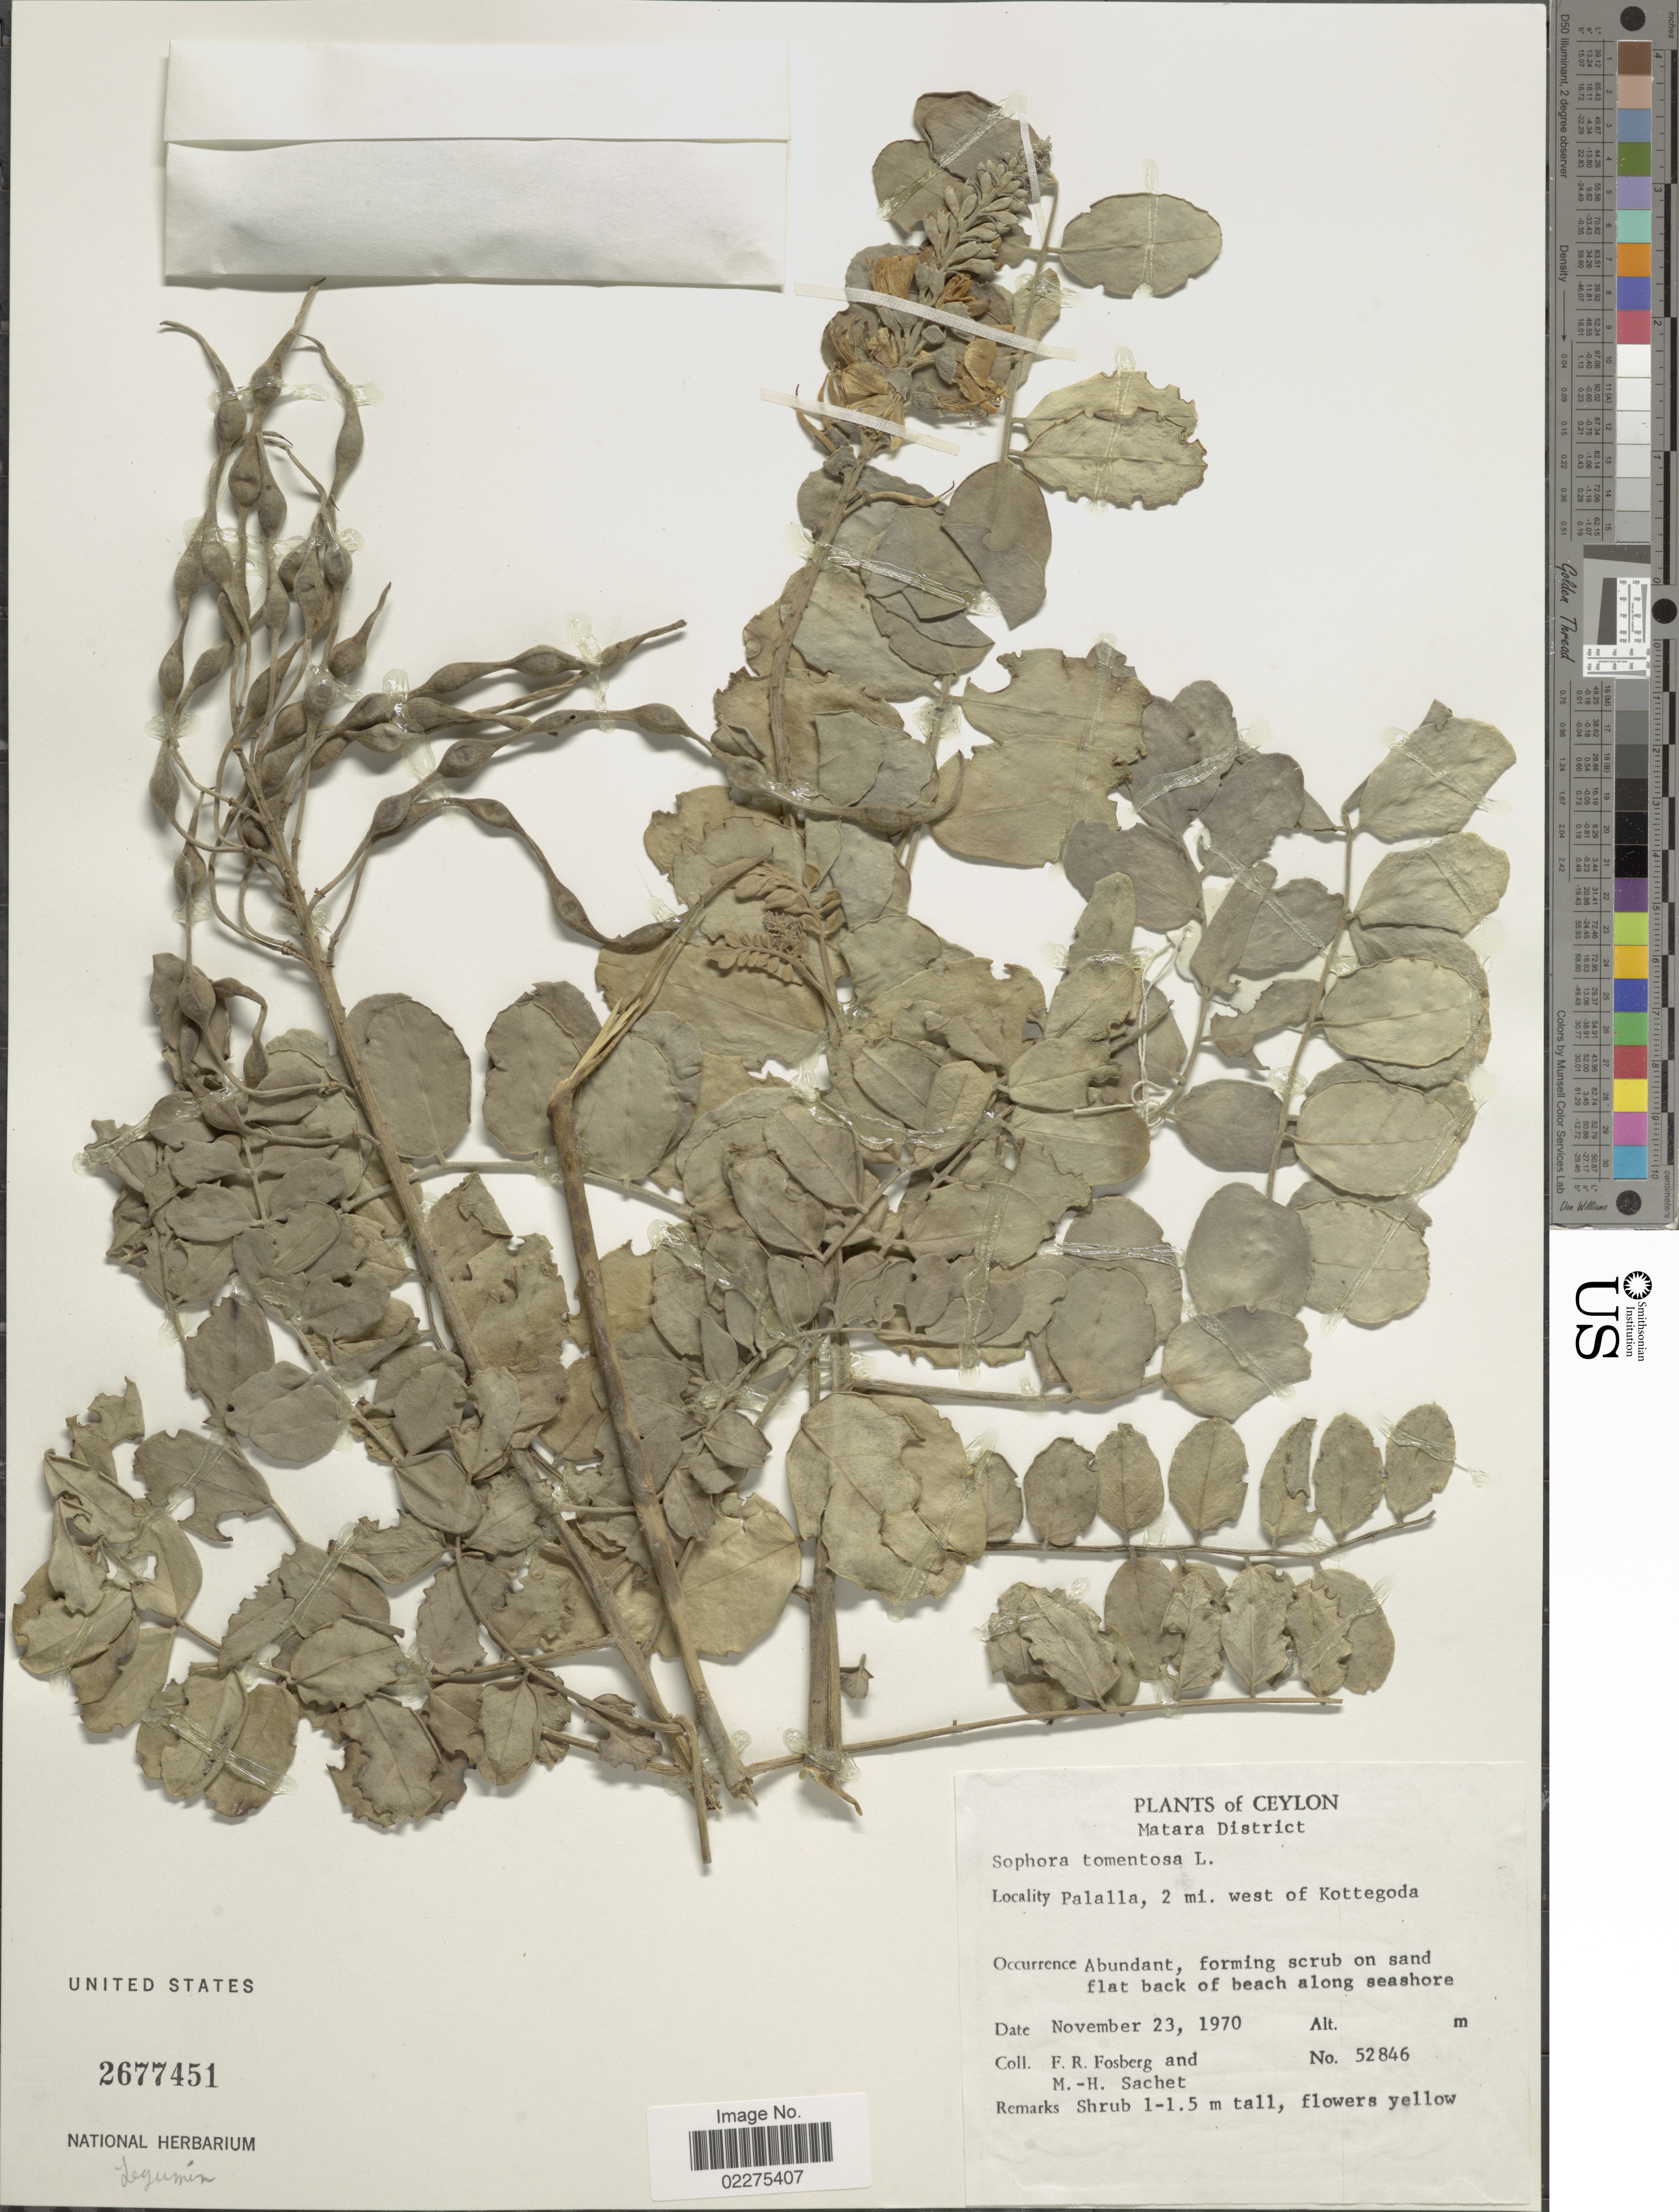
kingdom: Plantae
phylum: Tracheophyta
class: Magnoliopsida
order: Fabales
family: Fabaceae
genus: Sophora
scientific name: Sophora tomentosa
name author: L.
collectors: F. R. Fosberg & M.-H. Sachet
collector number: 52846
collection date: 1970-11-23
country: Sri Lanka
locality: Ceylon. Matara District. Palalla, 2 mi. west of Kottegoda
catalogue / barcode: US 2677451